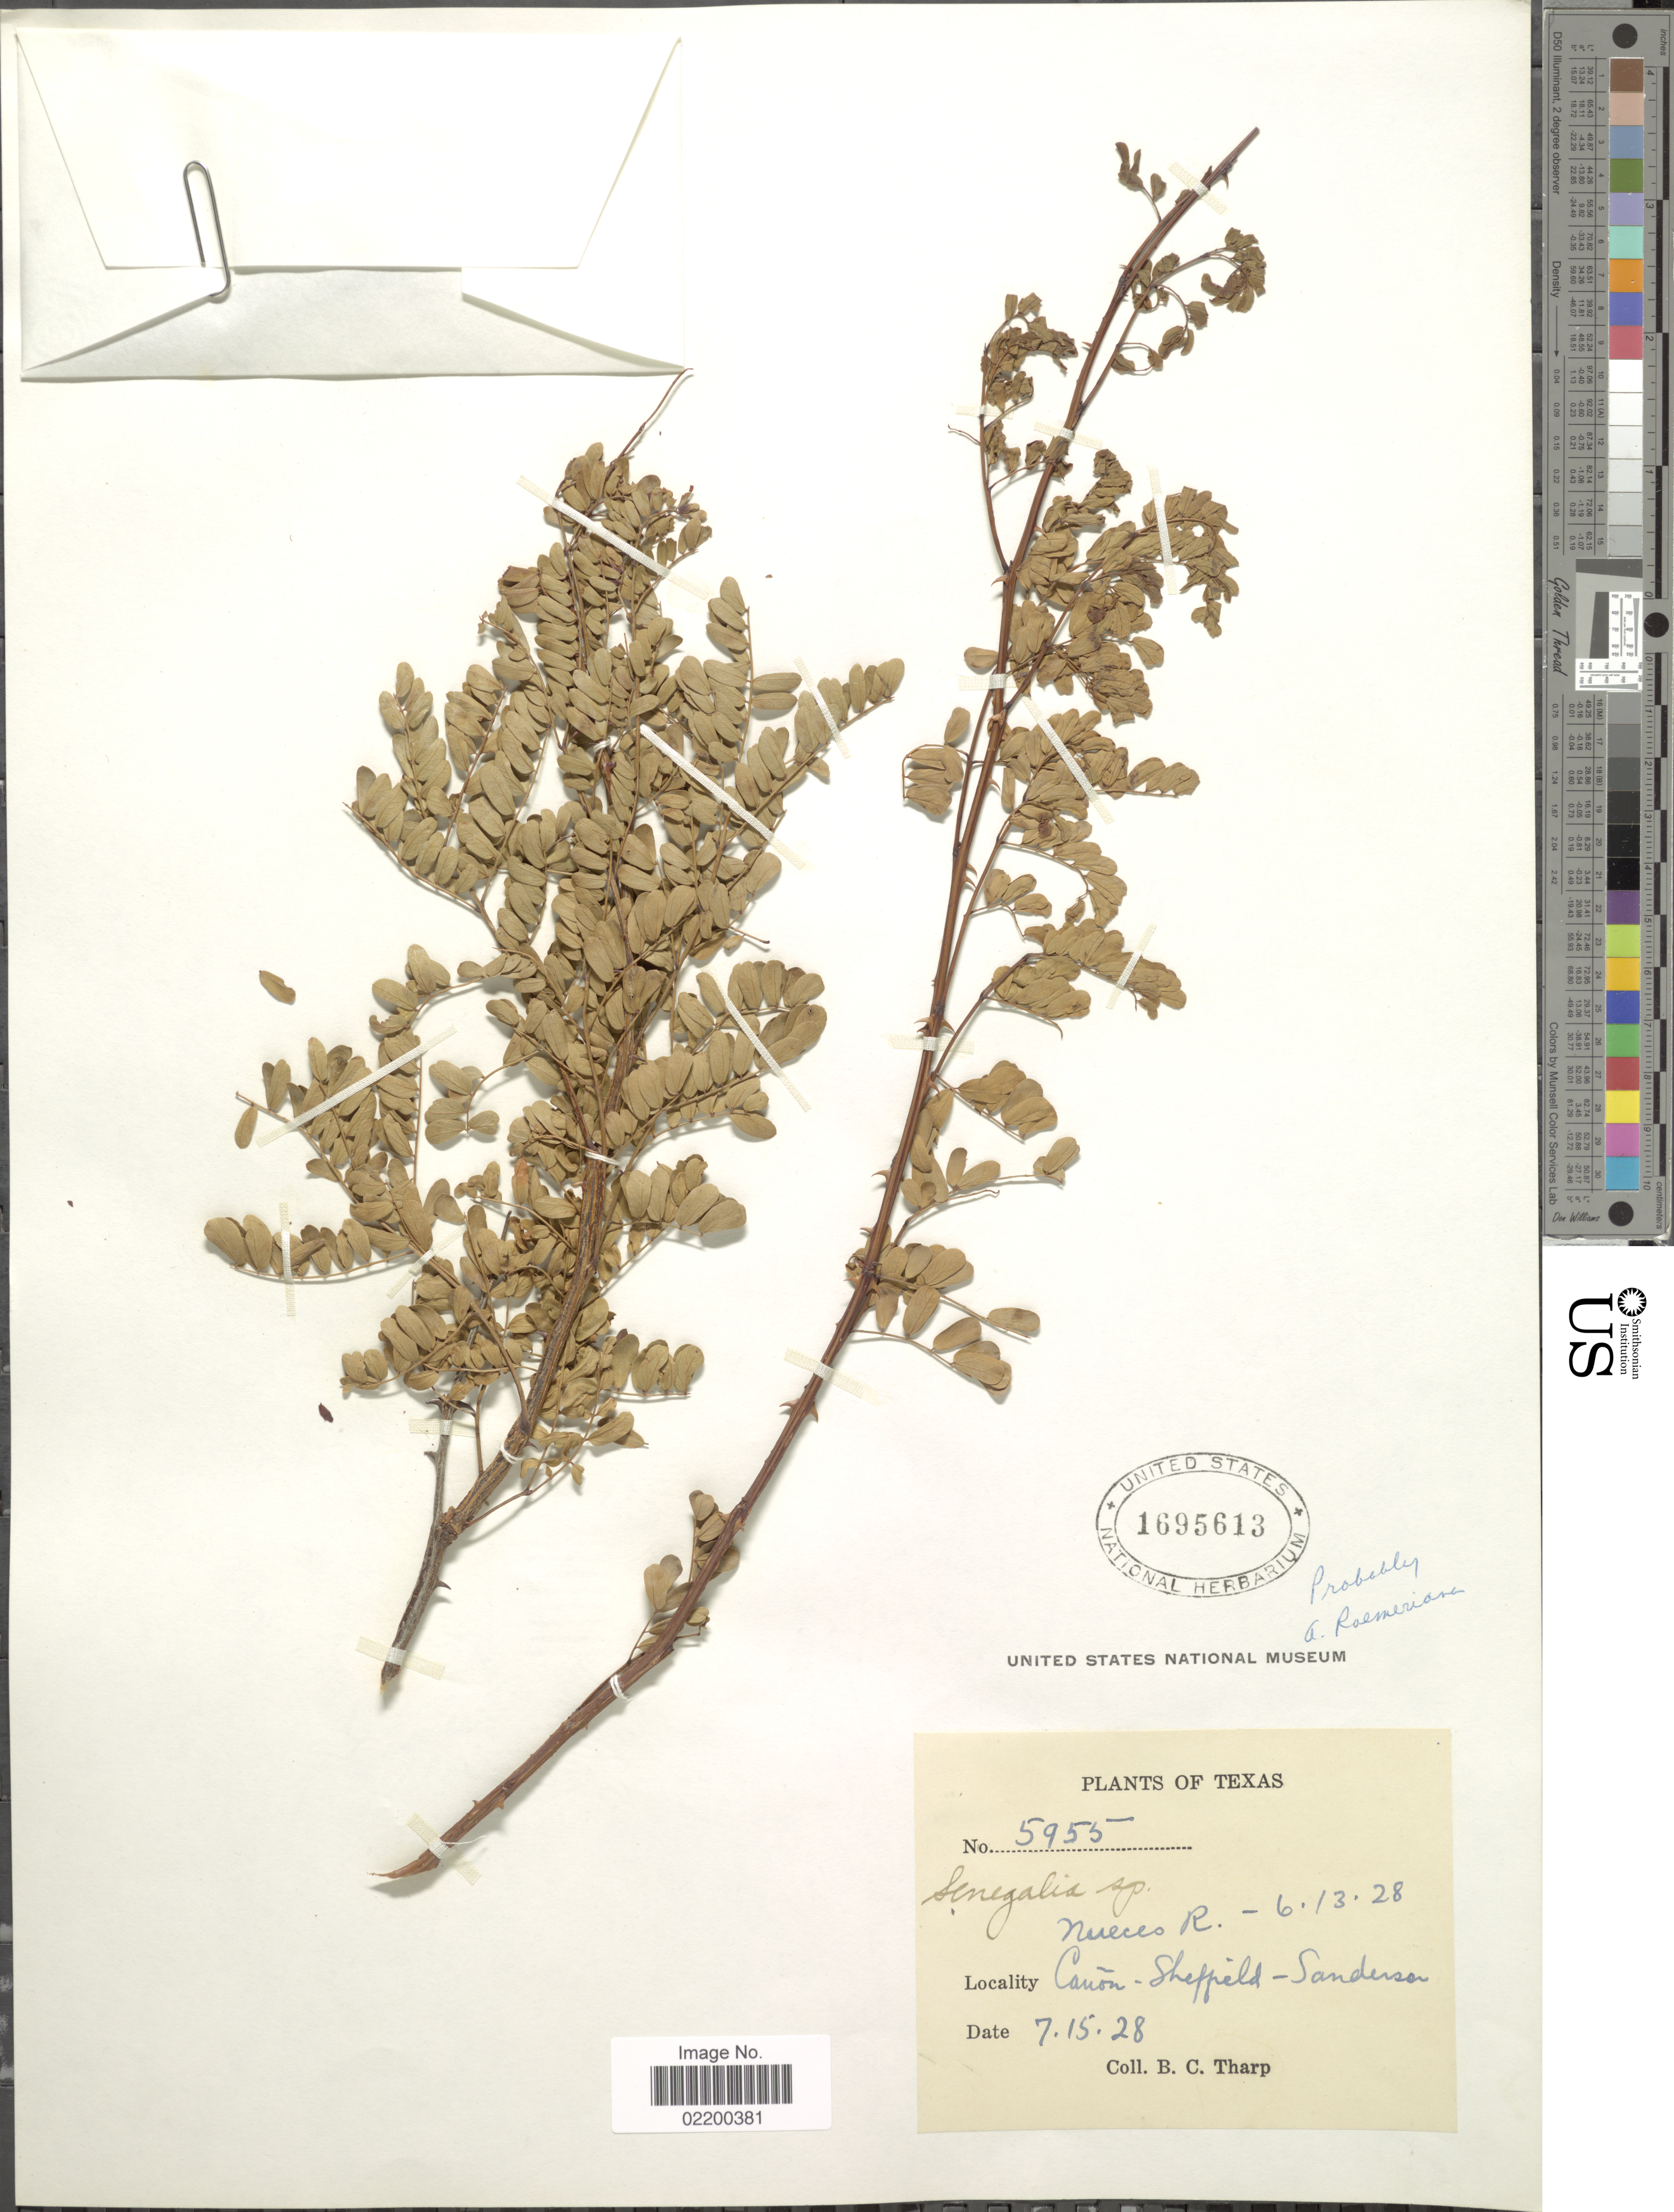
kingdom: Plantae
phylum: Tracheophyta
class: Magnoliopsida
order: Fabales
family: Fabaceae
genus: Senegalia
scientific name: Senegalia roemeriana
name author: (Scheele) Britton & Rose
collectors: B. C. Tharp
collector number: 5955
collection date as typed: Transcribed d/m/y: 15/7/28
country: United States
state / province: Texas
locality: Nueces R. , Cañon-Sheffield-Sanderson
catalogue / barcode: US 1695613